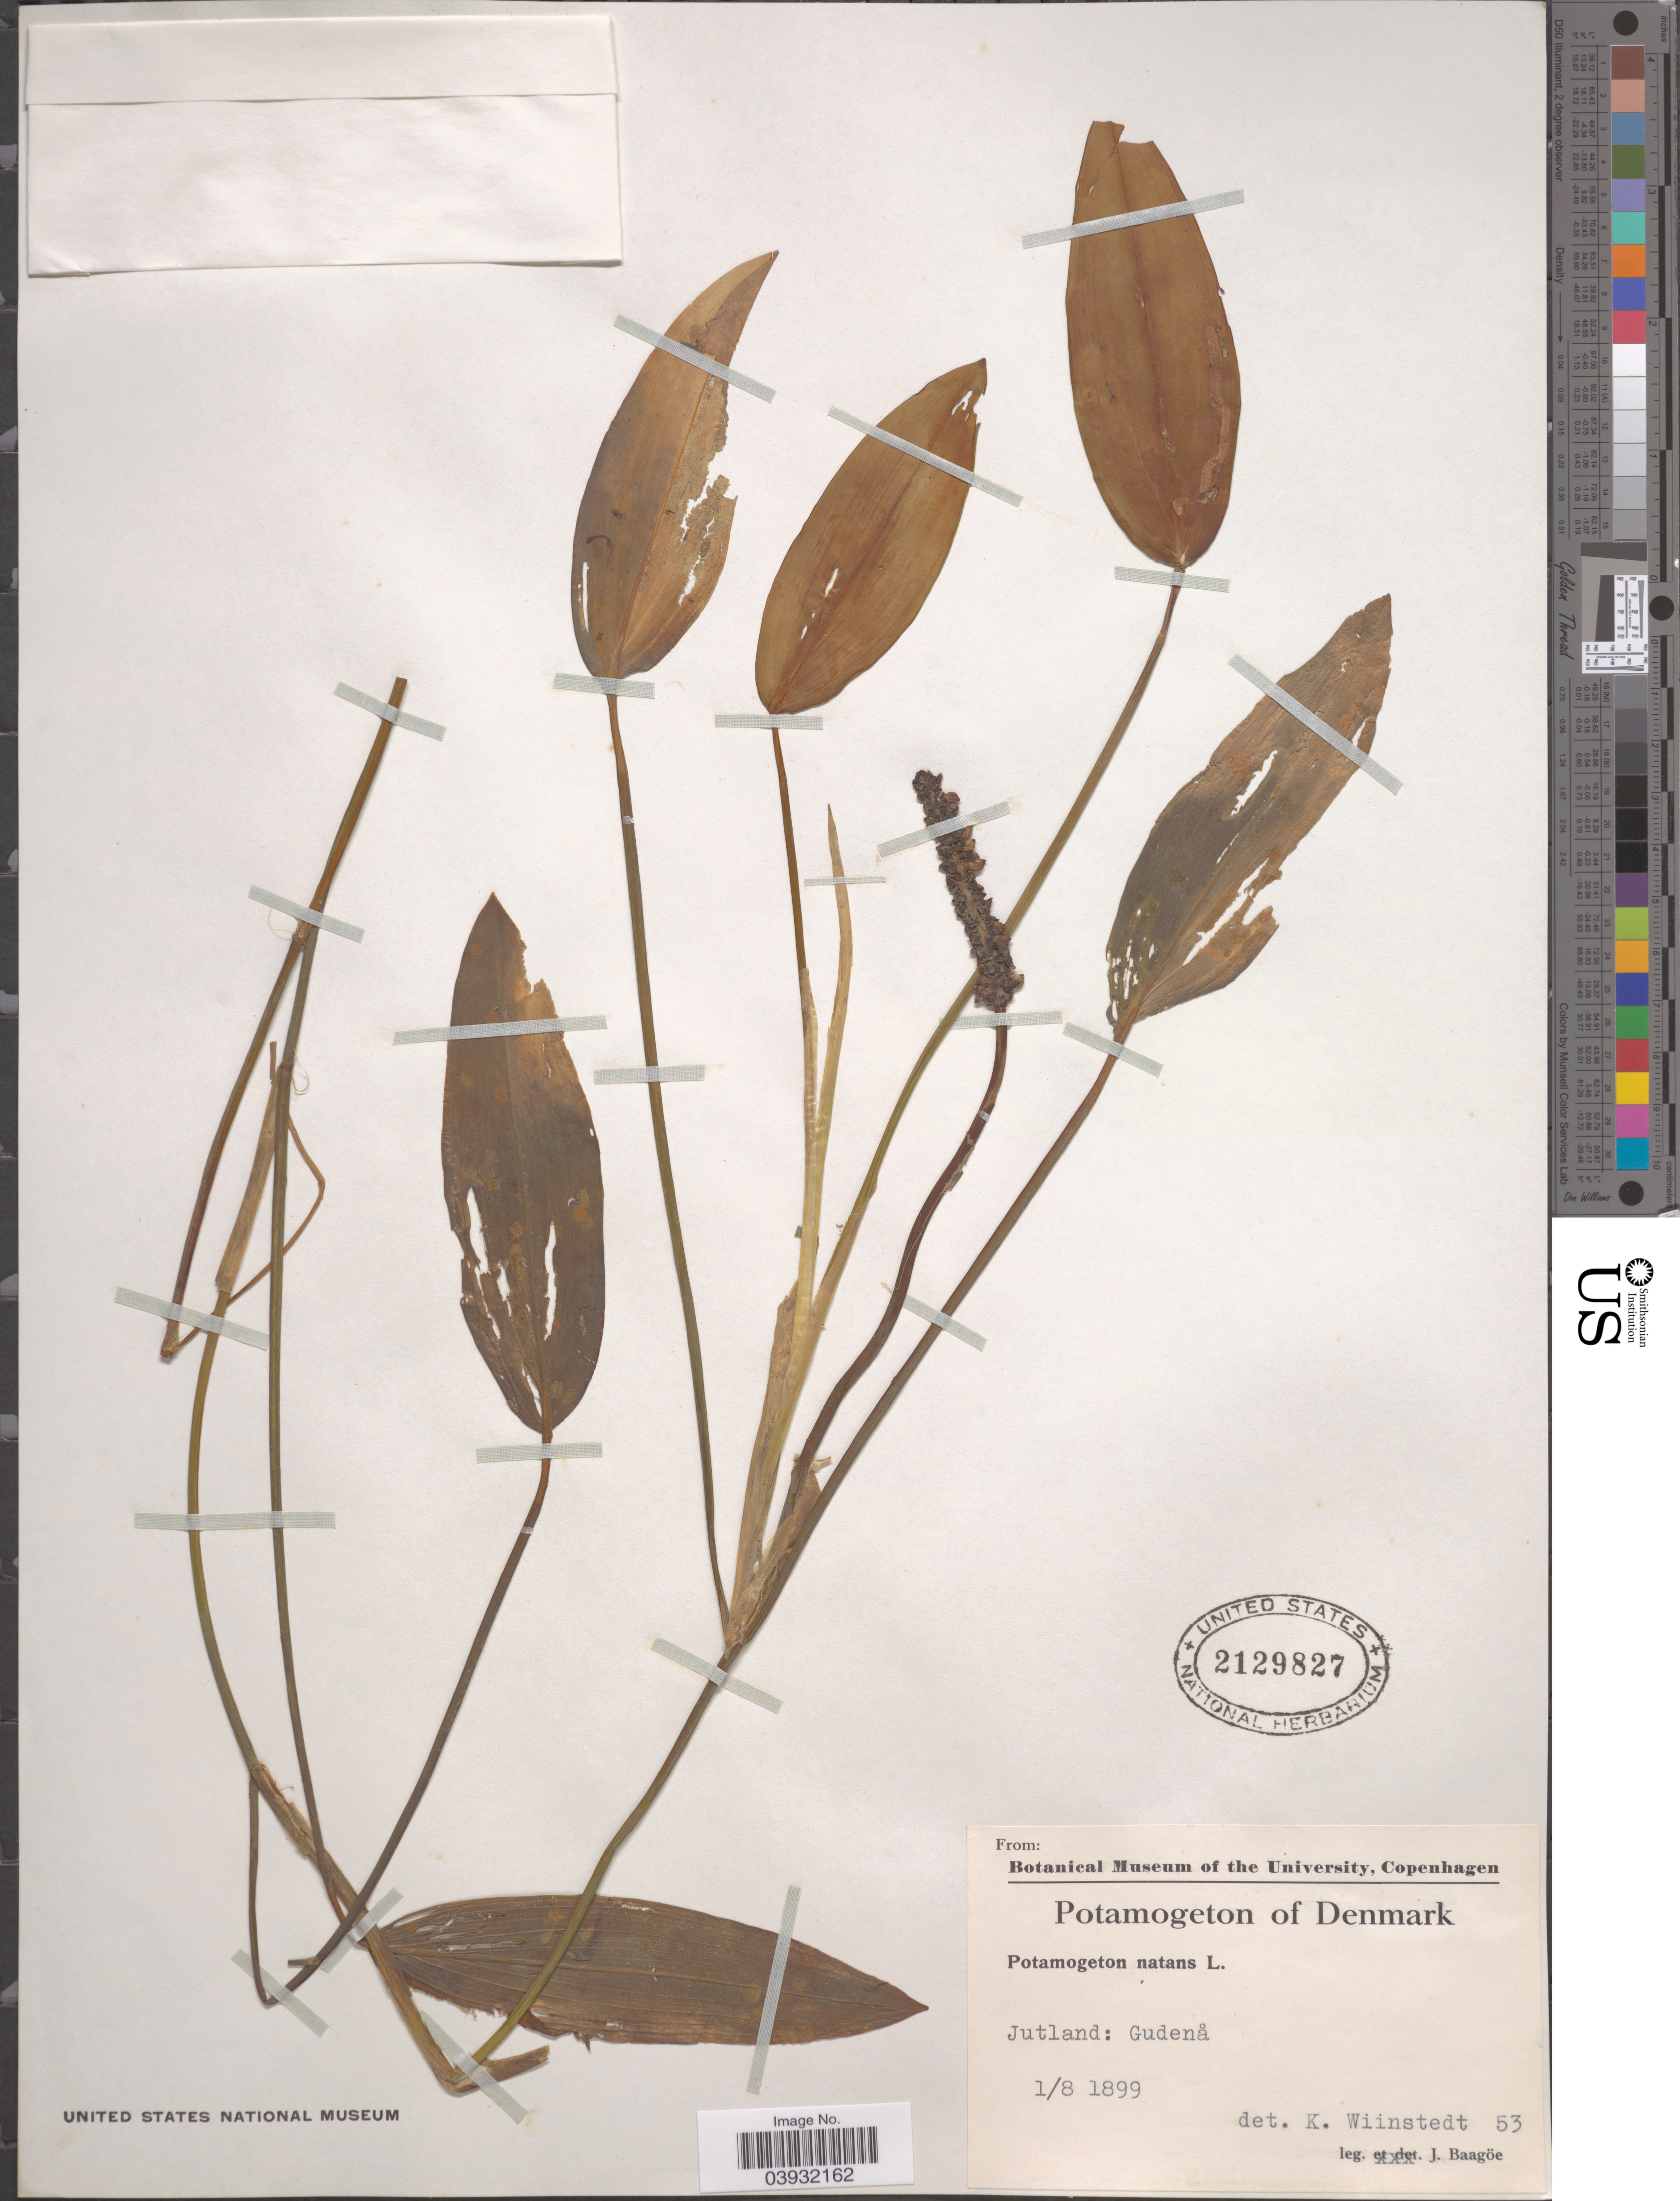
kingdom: Plantae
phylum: Tracheophyta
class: Liliopsida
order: Alismatales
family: Potamogetonaceae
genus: Potamogeton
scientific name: Potamogeton natans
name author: L.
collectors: J. Baagoe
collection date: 1899-08-01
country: Denmark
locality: Jutland: Gudenå.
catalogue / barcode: US 2129827